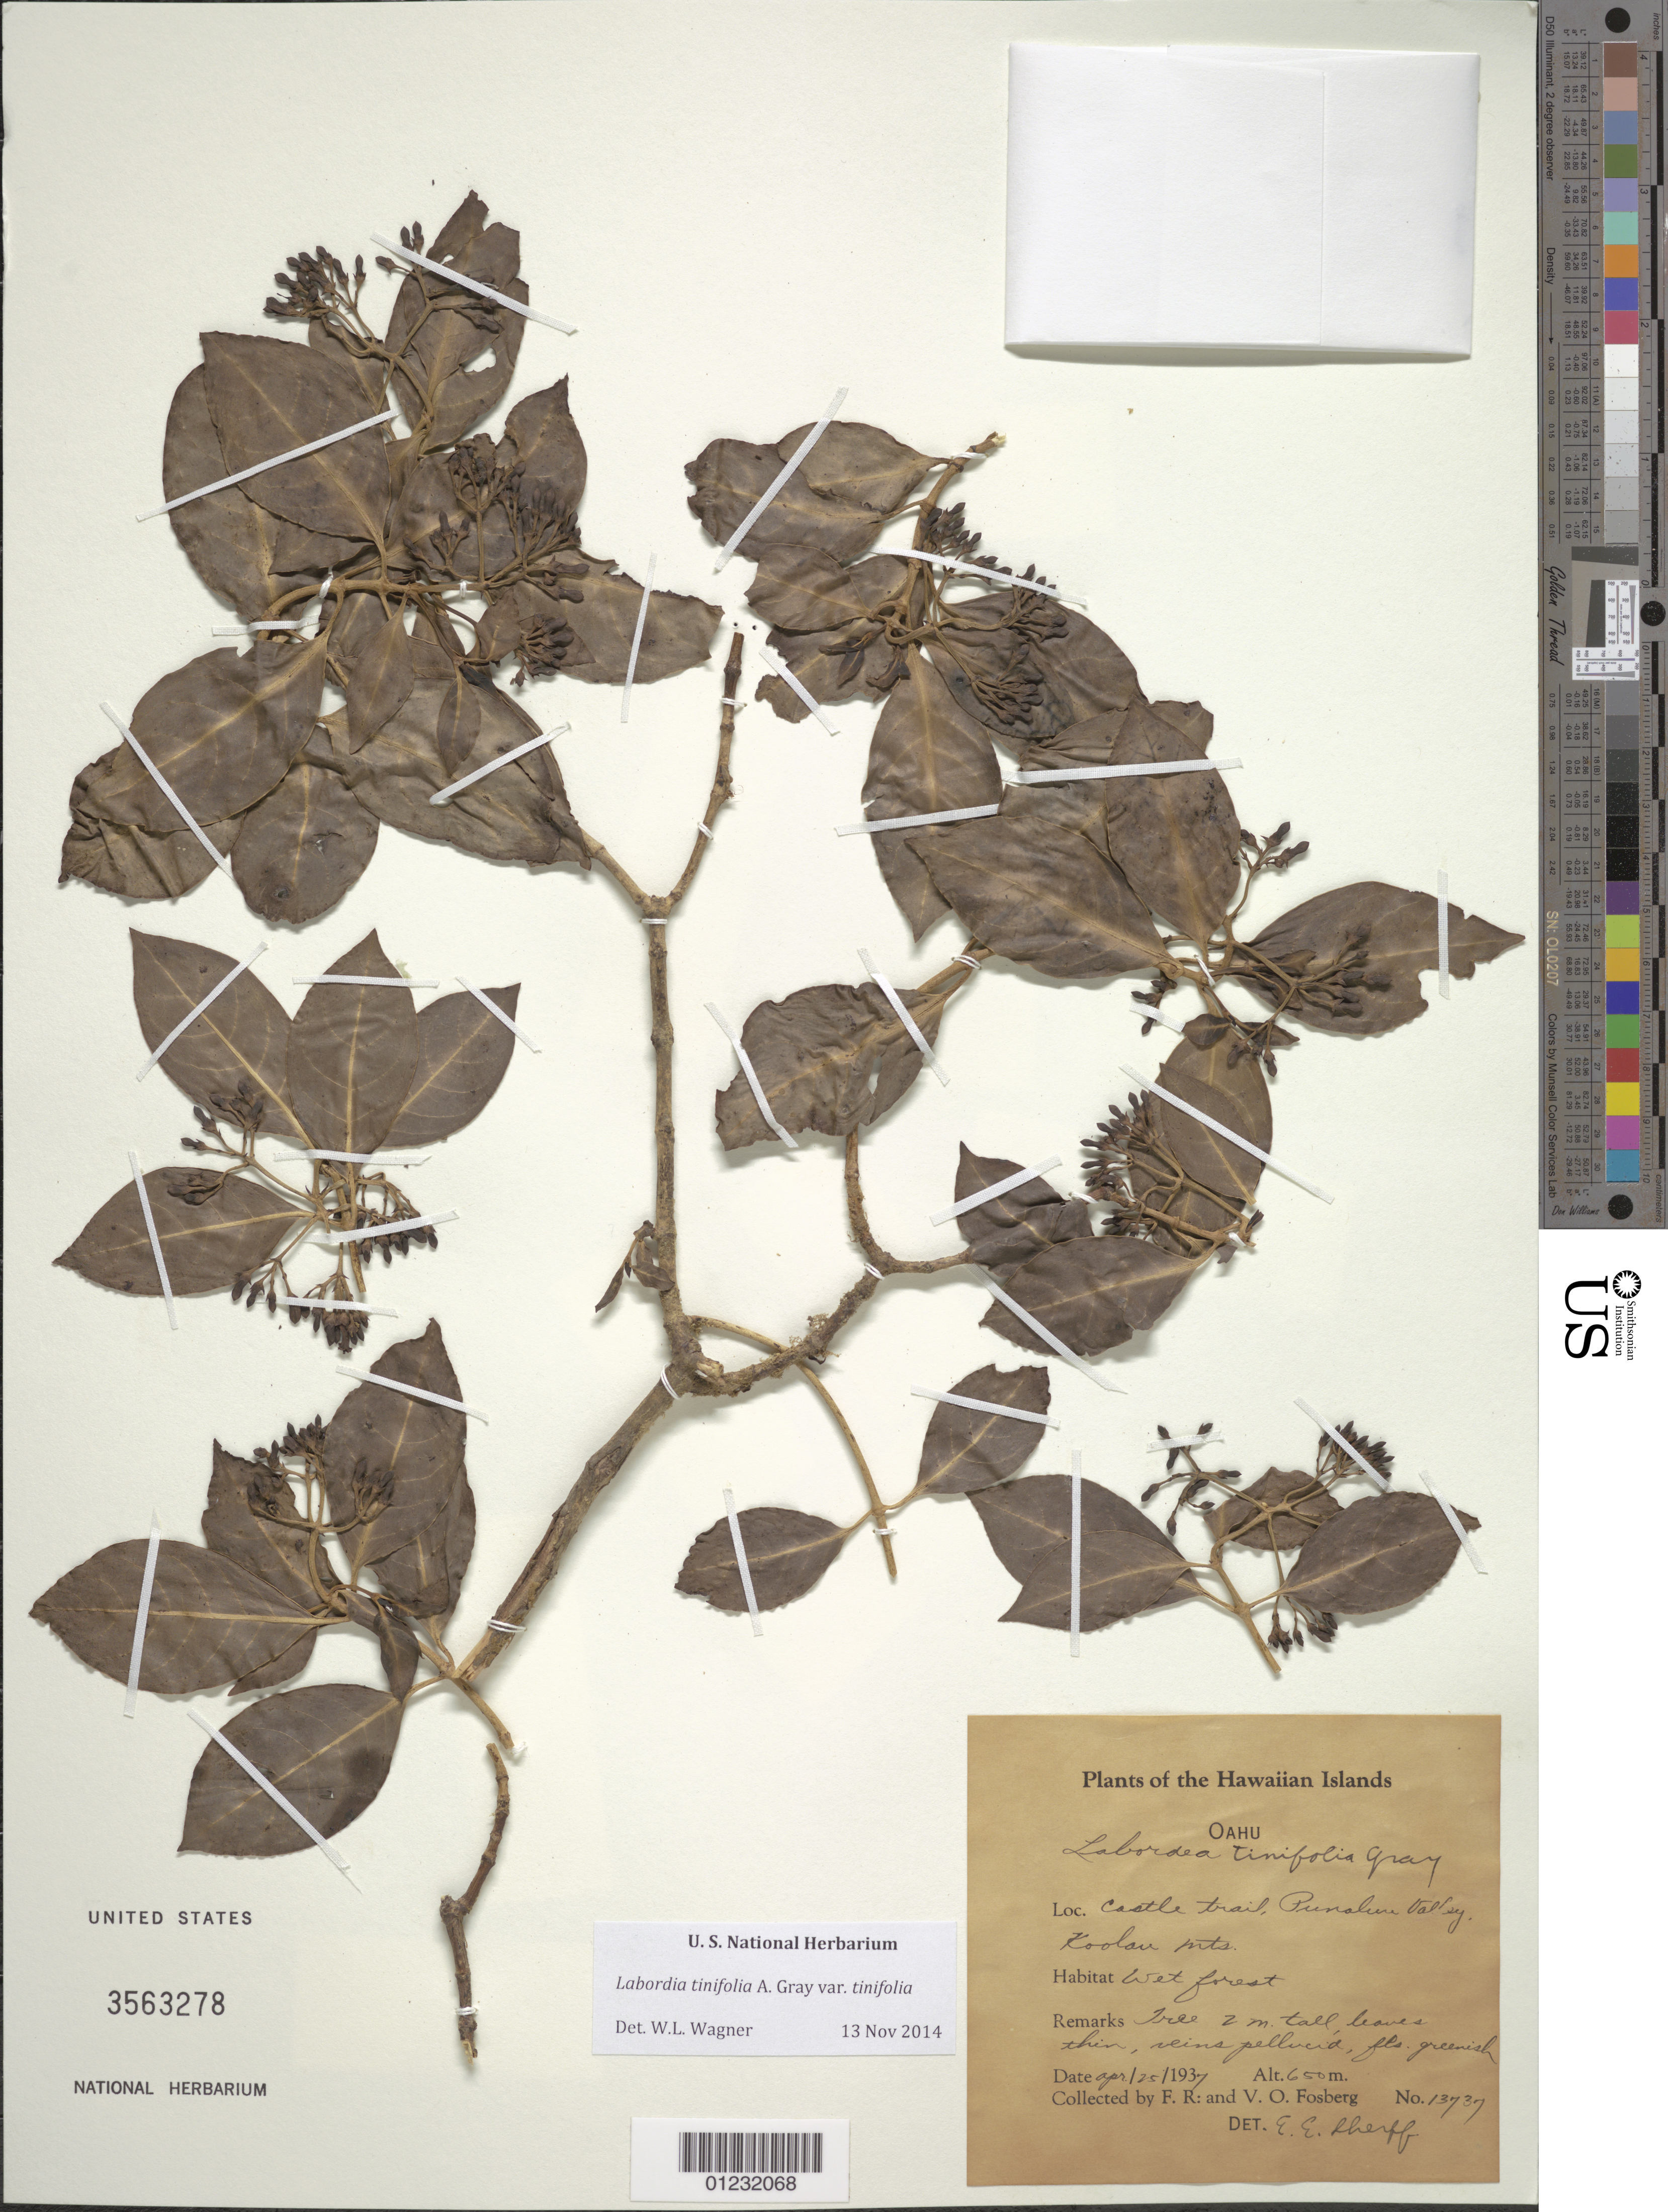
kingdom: Plantae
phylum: Tracheophyta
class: Magnoliopsida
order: Gentianales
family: Loganiaceae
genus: Geniostoma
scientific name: Geniostoma tinifolium var. tinifolium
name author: A. Gray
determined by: Wagner, W. L., (BOT), Smithsonian Institution - National Museum of Natural History (UNITED STATES)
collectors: F. R. Fosberg & V. O. Fosberg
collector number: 13737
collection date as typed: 25 Apr 1937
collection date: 1937-04-25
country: United States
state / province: Hawaii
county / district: Honolulu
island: Oahu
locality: Castle Trail, Punaluu Valley, Koolau Mts.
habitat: Wet forest.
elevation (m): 650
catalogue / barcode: US 3563278